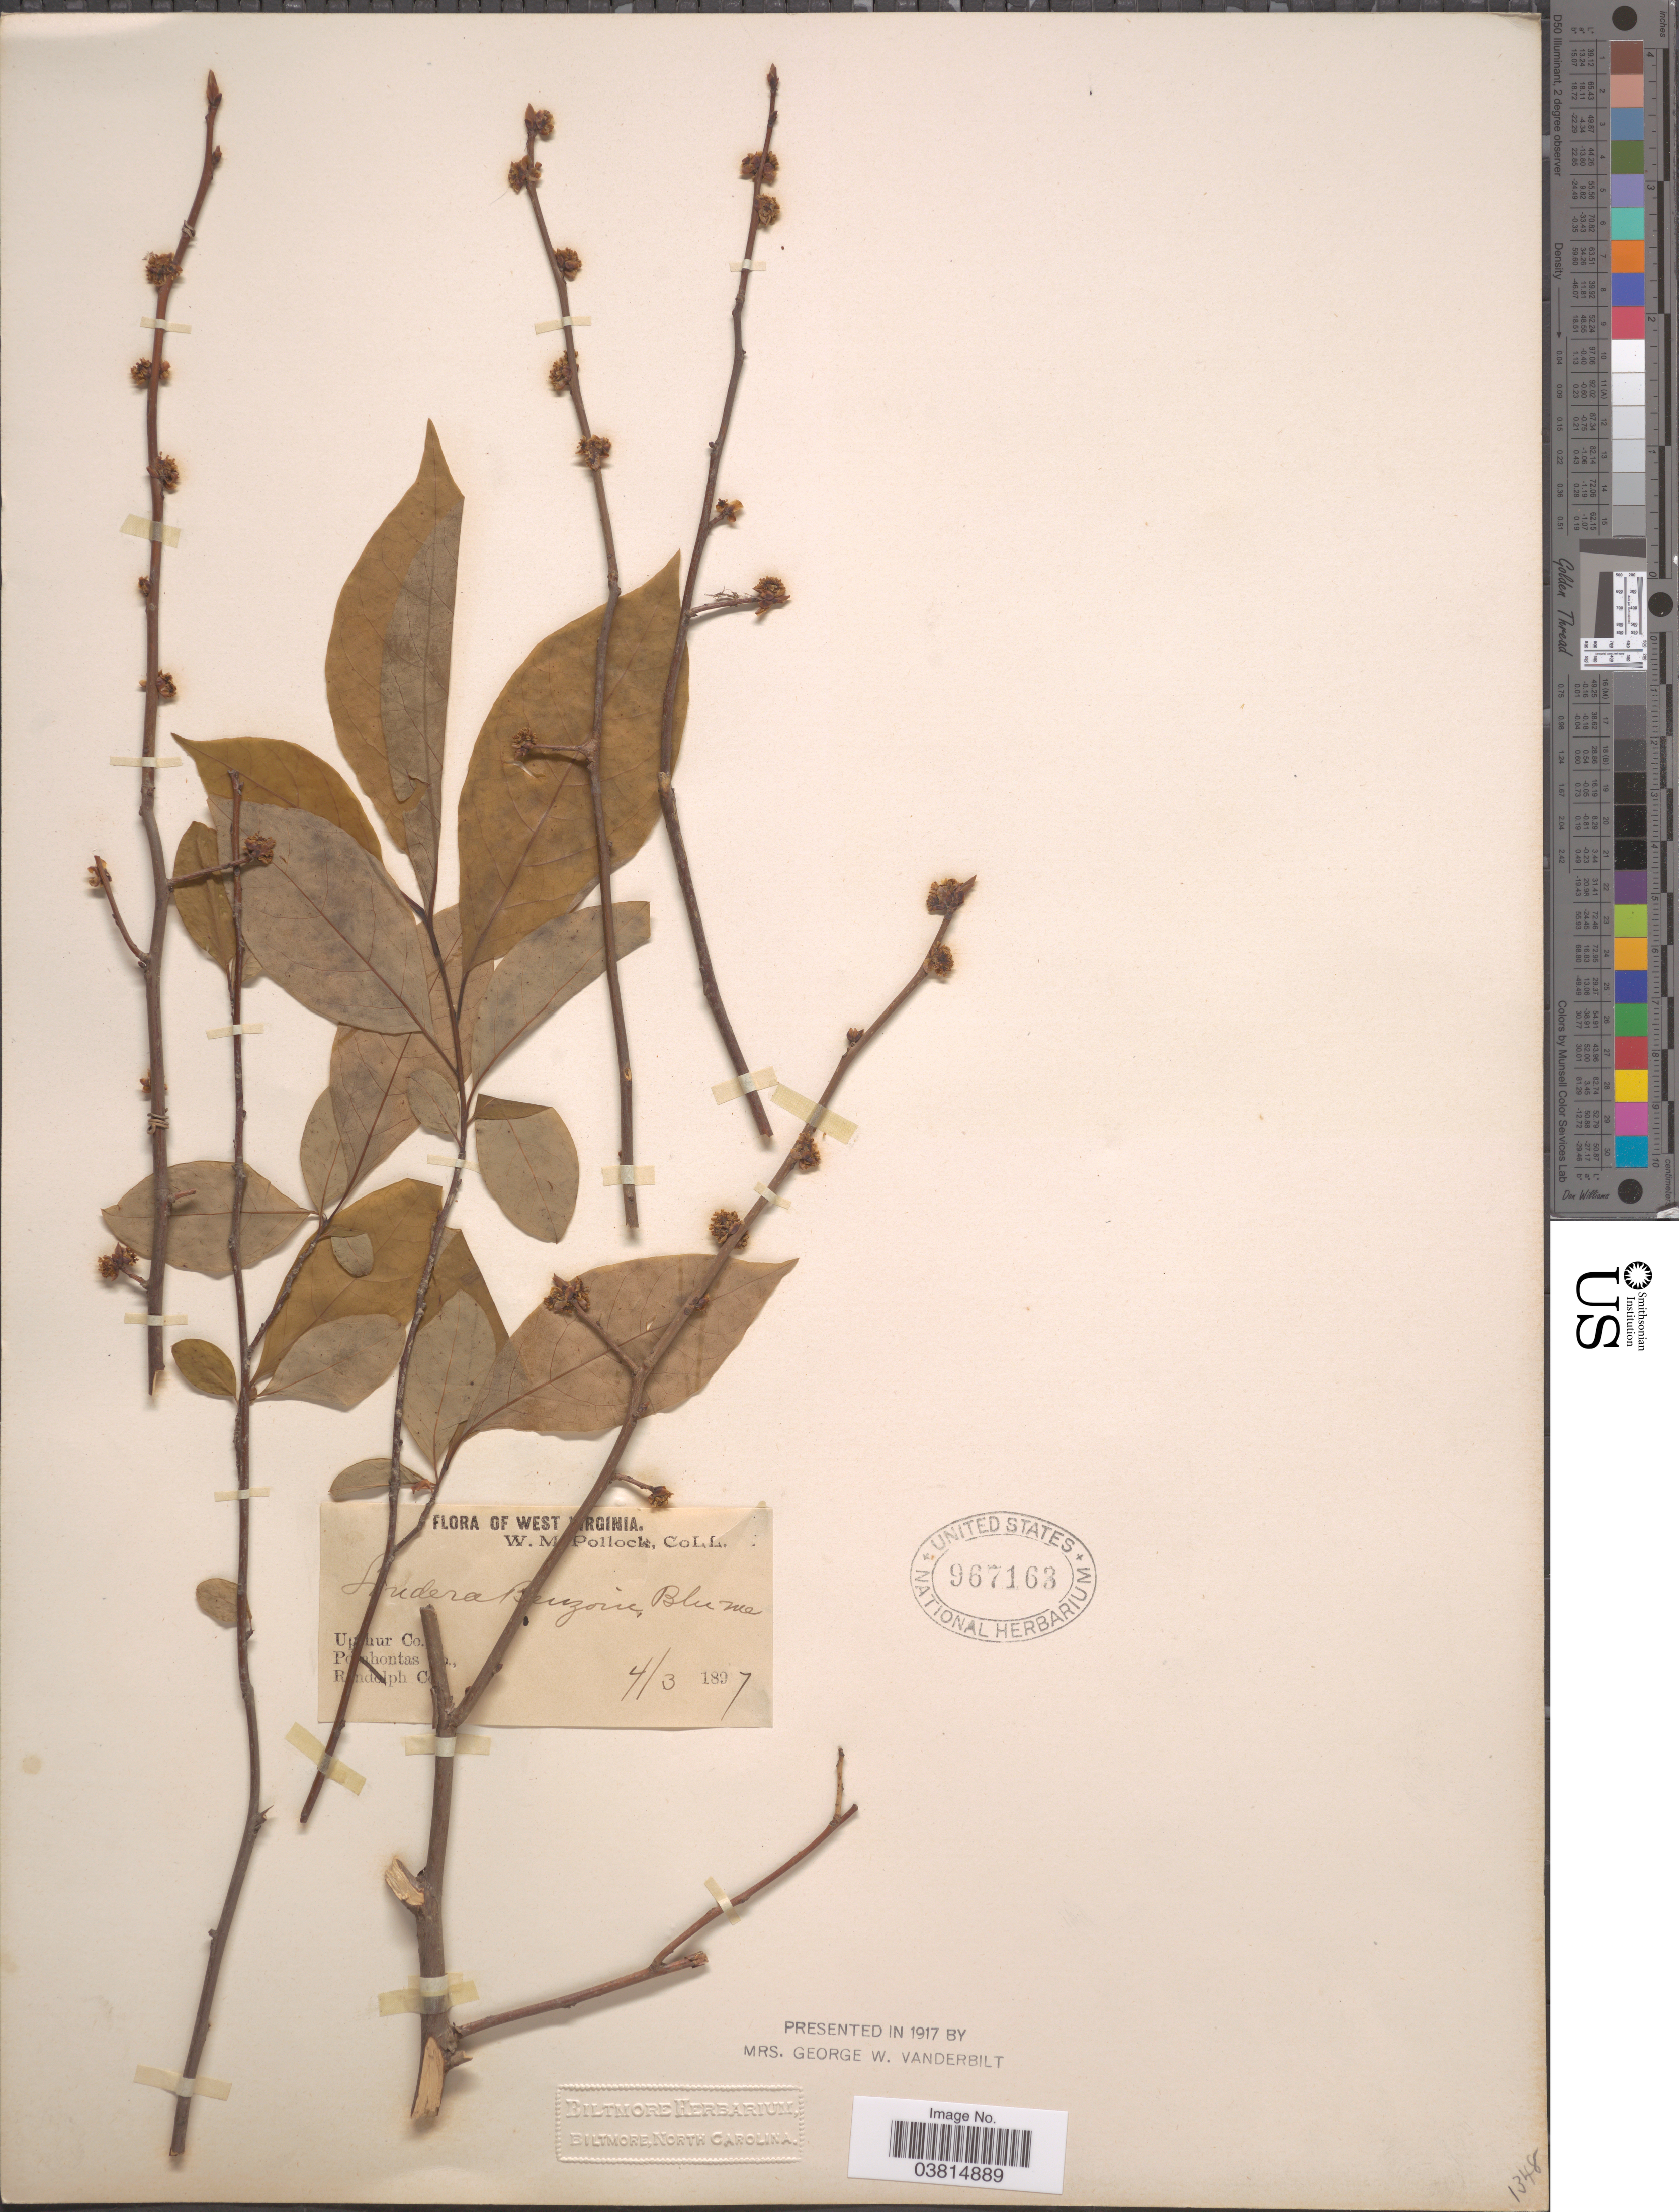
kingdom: Plantae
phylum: Tracheophyta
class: Magnoliopsida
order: Laurales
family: Lauraceae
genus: Lindera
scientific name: Lindera benzoin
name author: (L.) Blume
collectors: W. M. Pollock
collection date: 1897-04-03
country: United States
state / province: West Virginia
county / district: Upshur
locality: Pocahontas Co.Randolph Co.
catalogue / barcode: US 967163